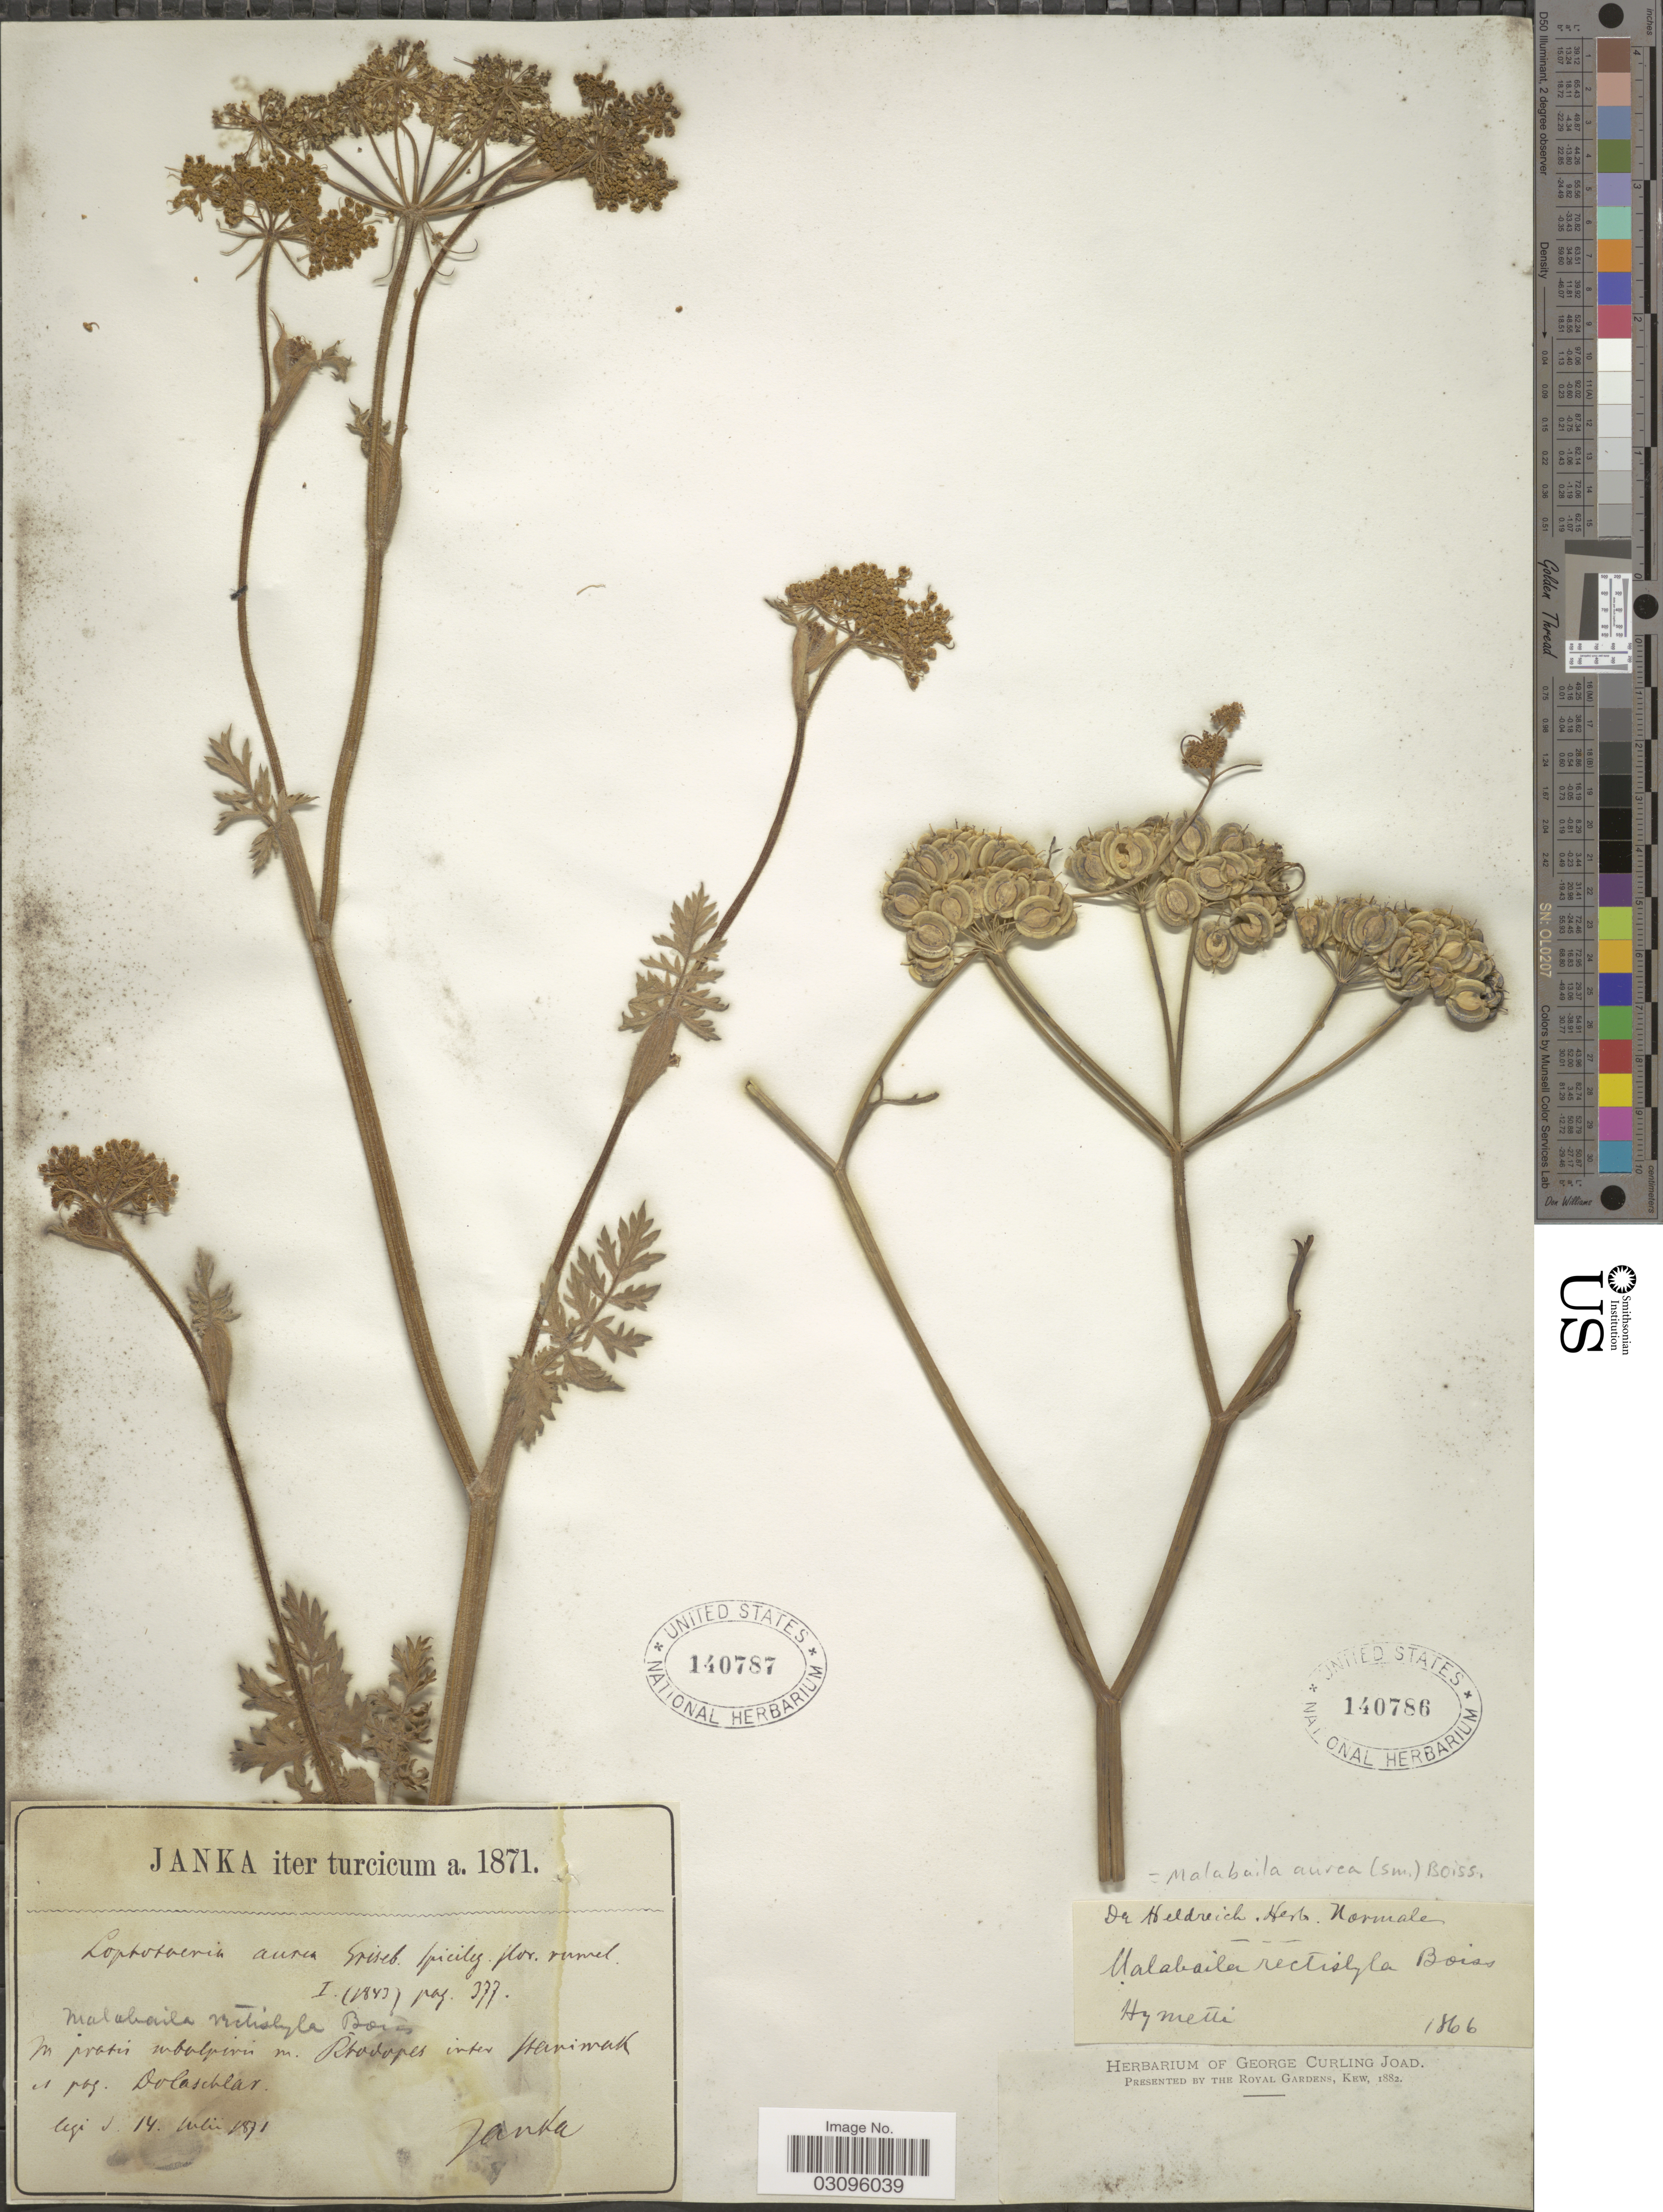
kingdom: Plantae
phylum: Tracheophyta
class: Magnoliopsida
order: Apiales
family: Apiaceae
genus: Malabaila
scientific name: Malabaila aurea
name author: Boiss.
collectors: -. De Heldreich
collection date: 1866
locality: Hymetti.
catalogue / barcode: US 140786-2